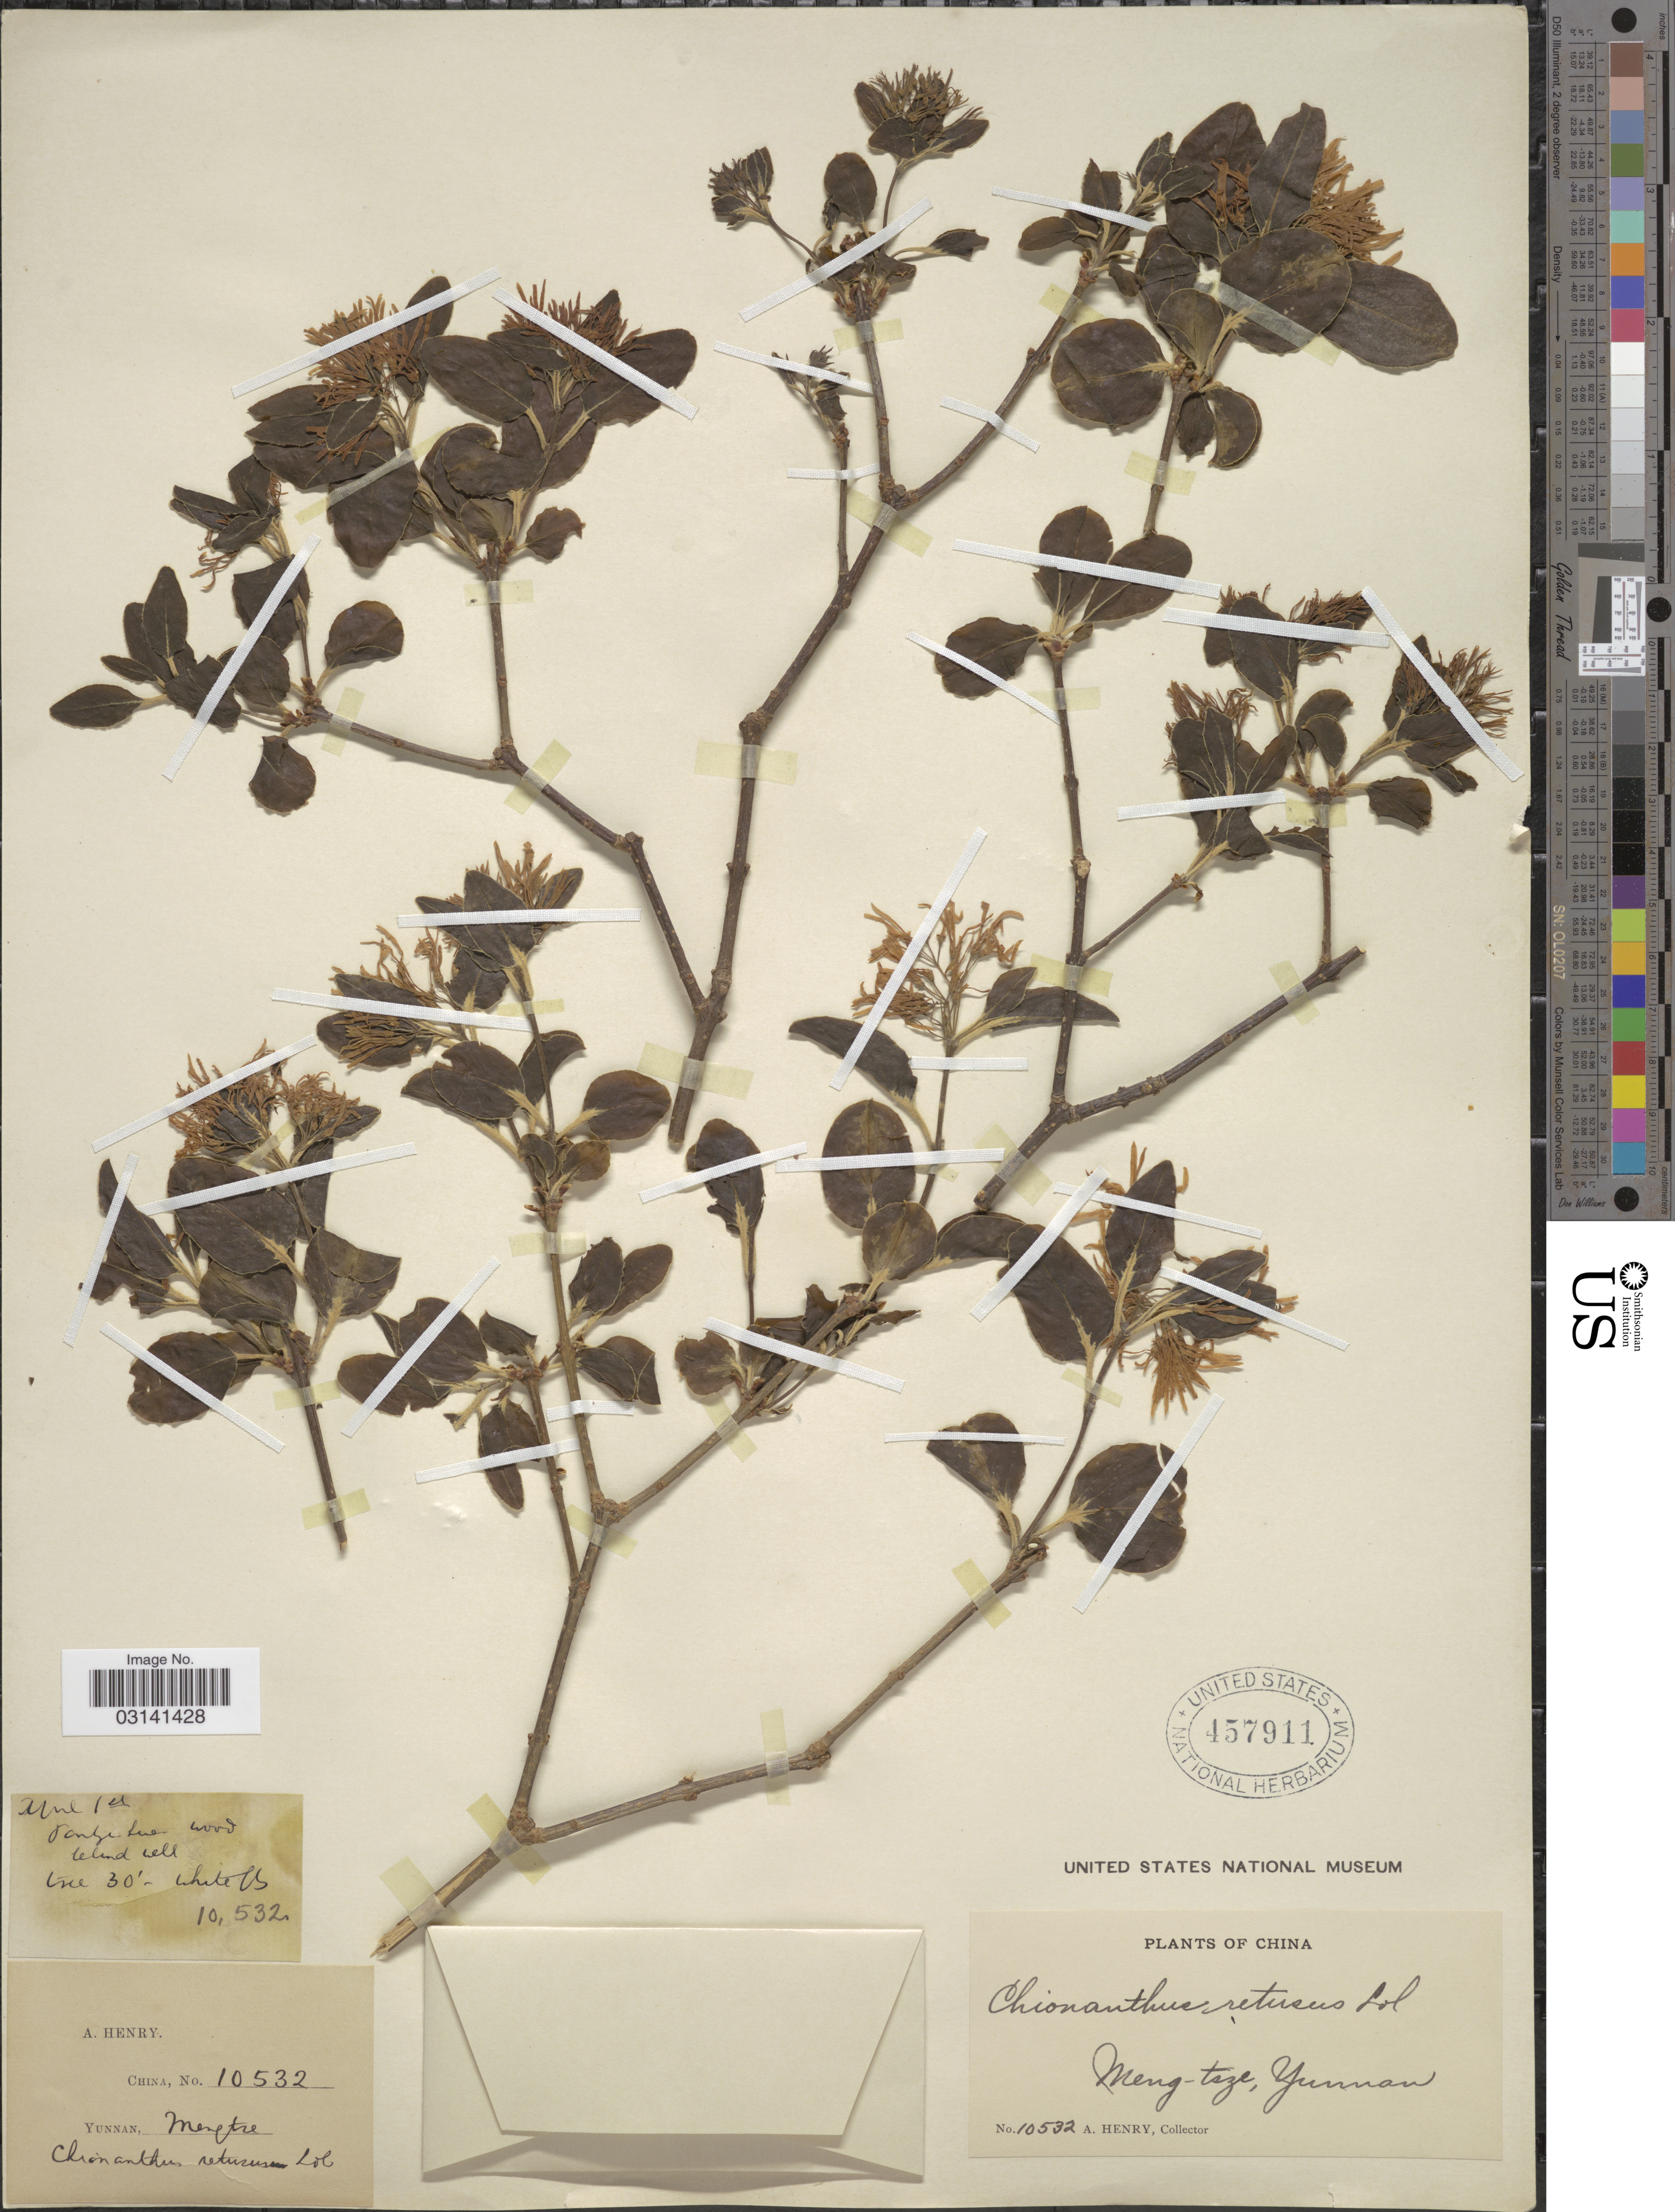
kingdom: Plantae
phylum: Tracheophyta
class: Magnoliopsida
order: Lamiales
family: Oleaceae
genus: Chionanthus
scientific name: Chionanthus retusus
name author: Lindl. & Paxton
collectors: A. Henry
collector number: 10532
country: China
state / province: Yunnan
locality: Meng-tsze.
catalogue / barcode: US 457911